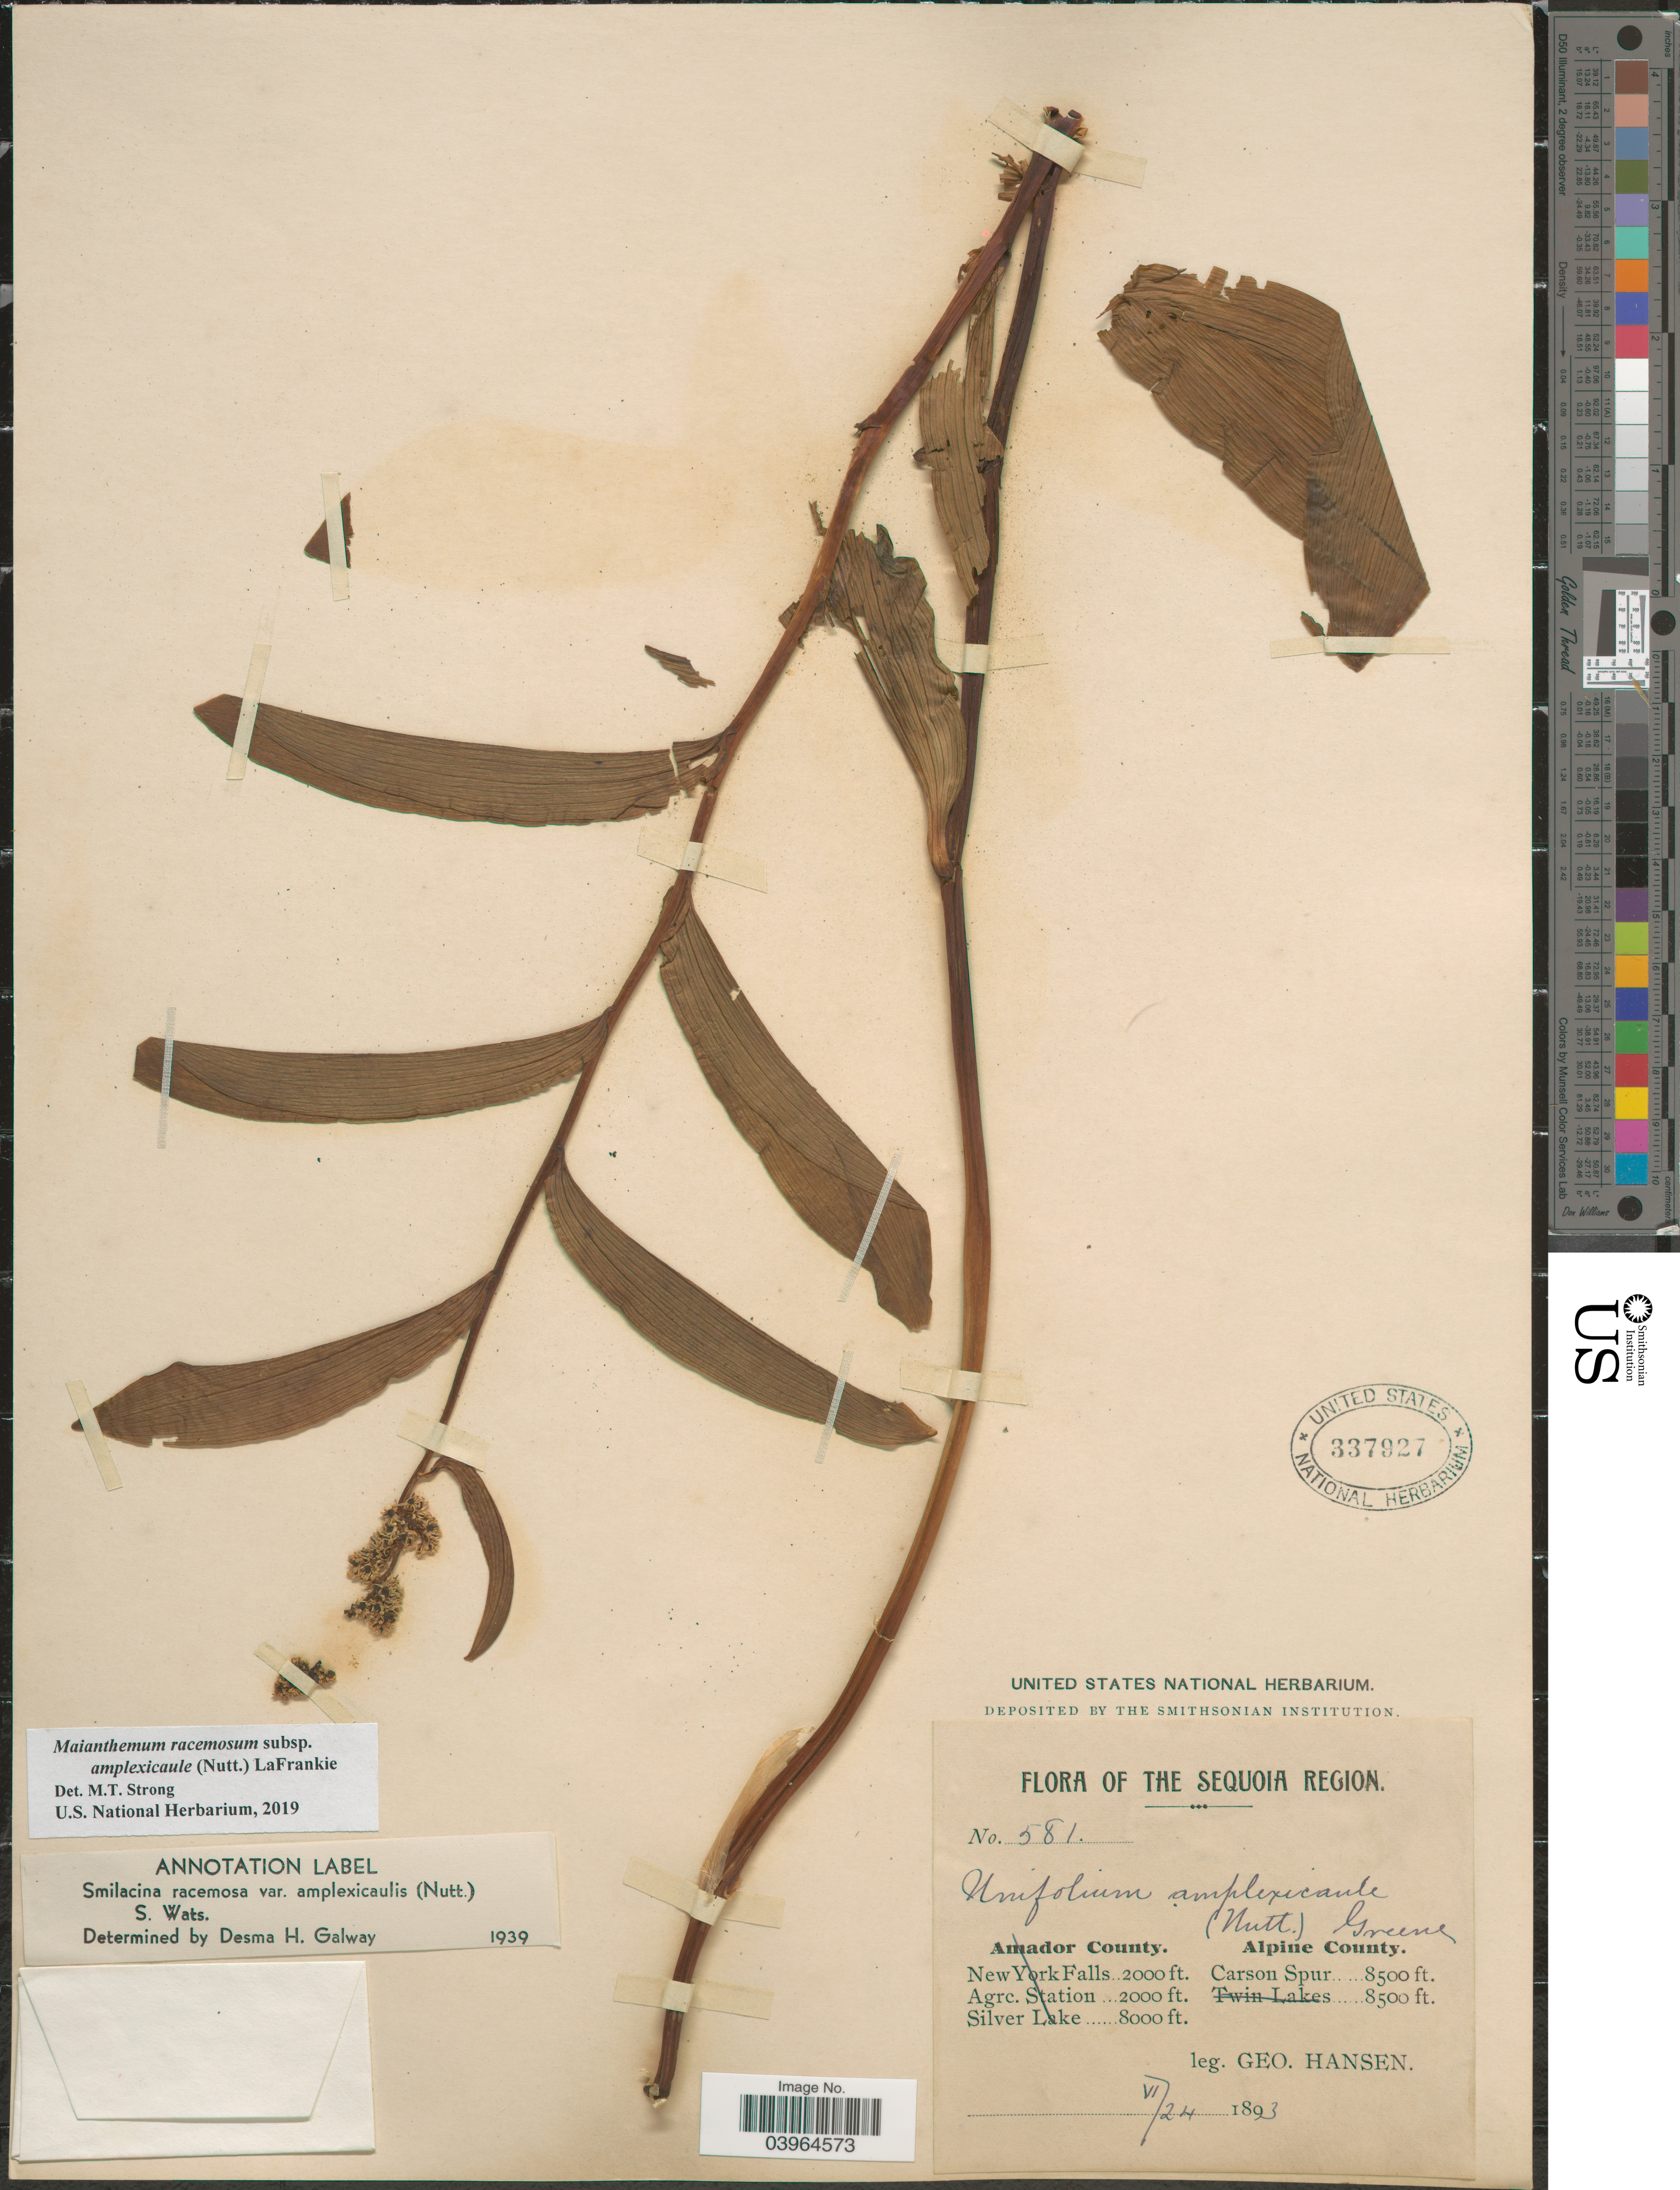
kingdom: Plantae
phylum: Tracheophyta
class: Liliopsida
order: Asparagales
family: Asparagaceae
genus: Maianthemum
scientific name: Maianthemum racemosum subsp. amplexicaule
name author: (Nutt.) LaFrankie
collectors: G. Hansen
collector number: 581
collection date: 1893-06-24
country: United States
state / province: California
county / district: Alpine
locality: The Sequoia Region. Alpine County. Carson Spur.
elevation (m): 2591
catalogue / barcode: US 337927